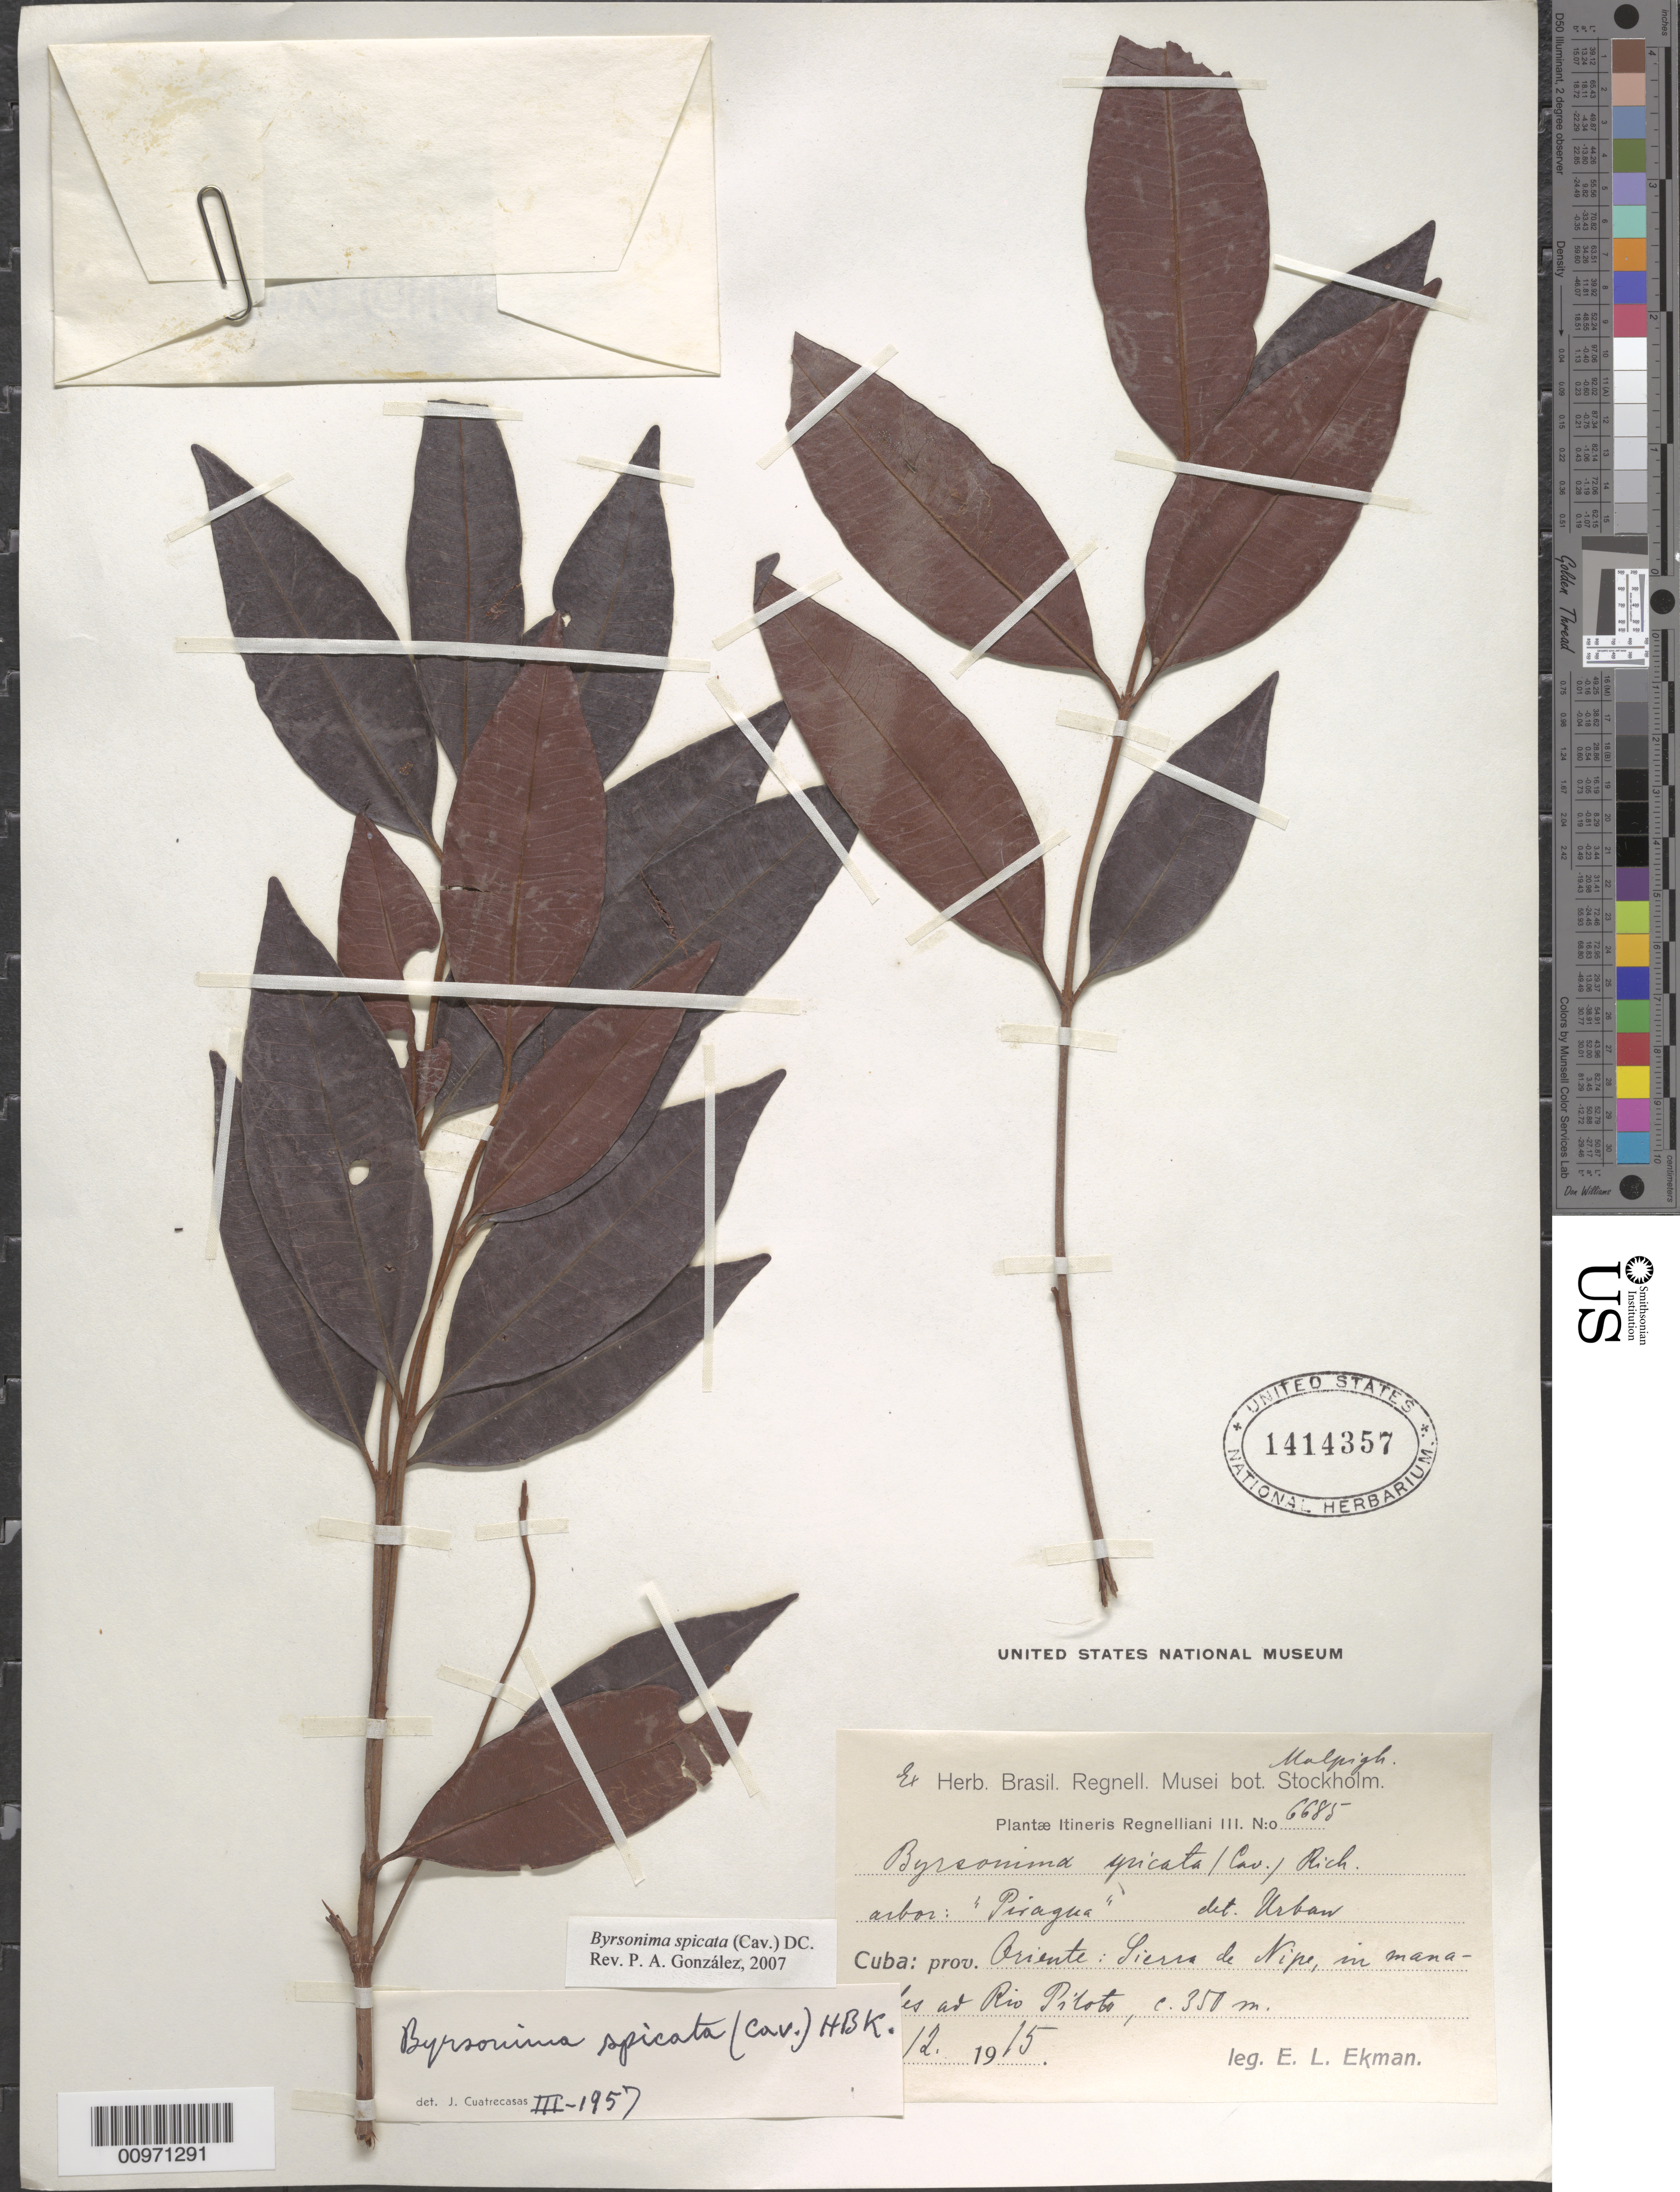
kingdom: Plantae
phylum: Tracheophyta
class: Magnoliopsida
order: Malpighiales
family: Malpighiaceae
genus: Byrsonima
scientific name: Byrsonima spicata (Cav.) DC.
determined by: González, P. A.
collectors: E. L. Ekman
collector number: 6685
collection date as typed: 16 Dec 1915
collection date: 1915-12-16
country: Cuba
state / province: Oriente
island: Cuba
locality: Sierra de Nipé, in manacales at Río Piloto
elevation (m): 350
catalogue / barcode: US 1414357